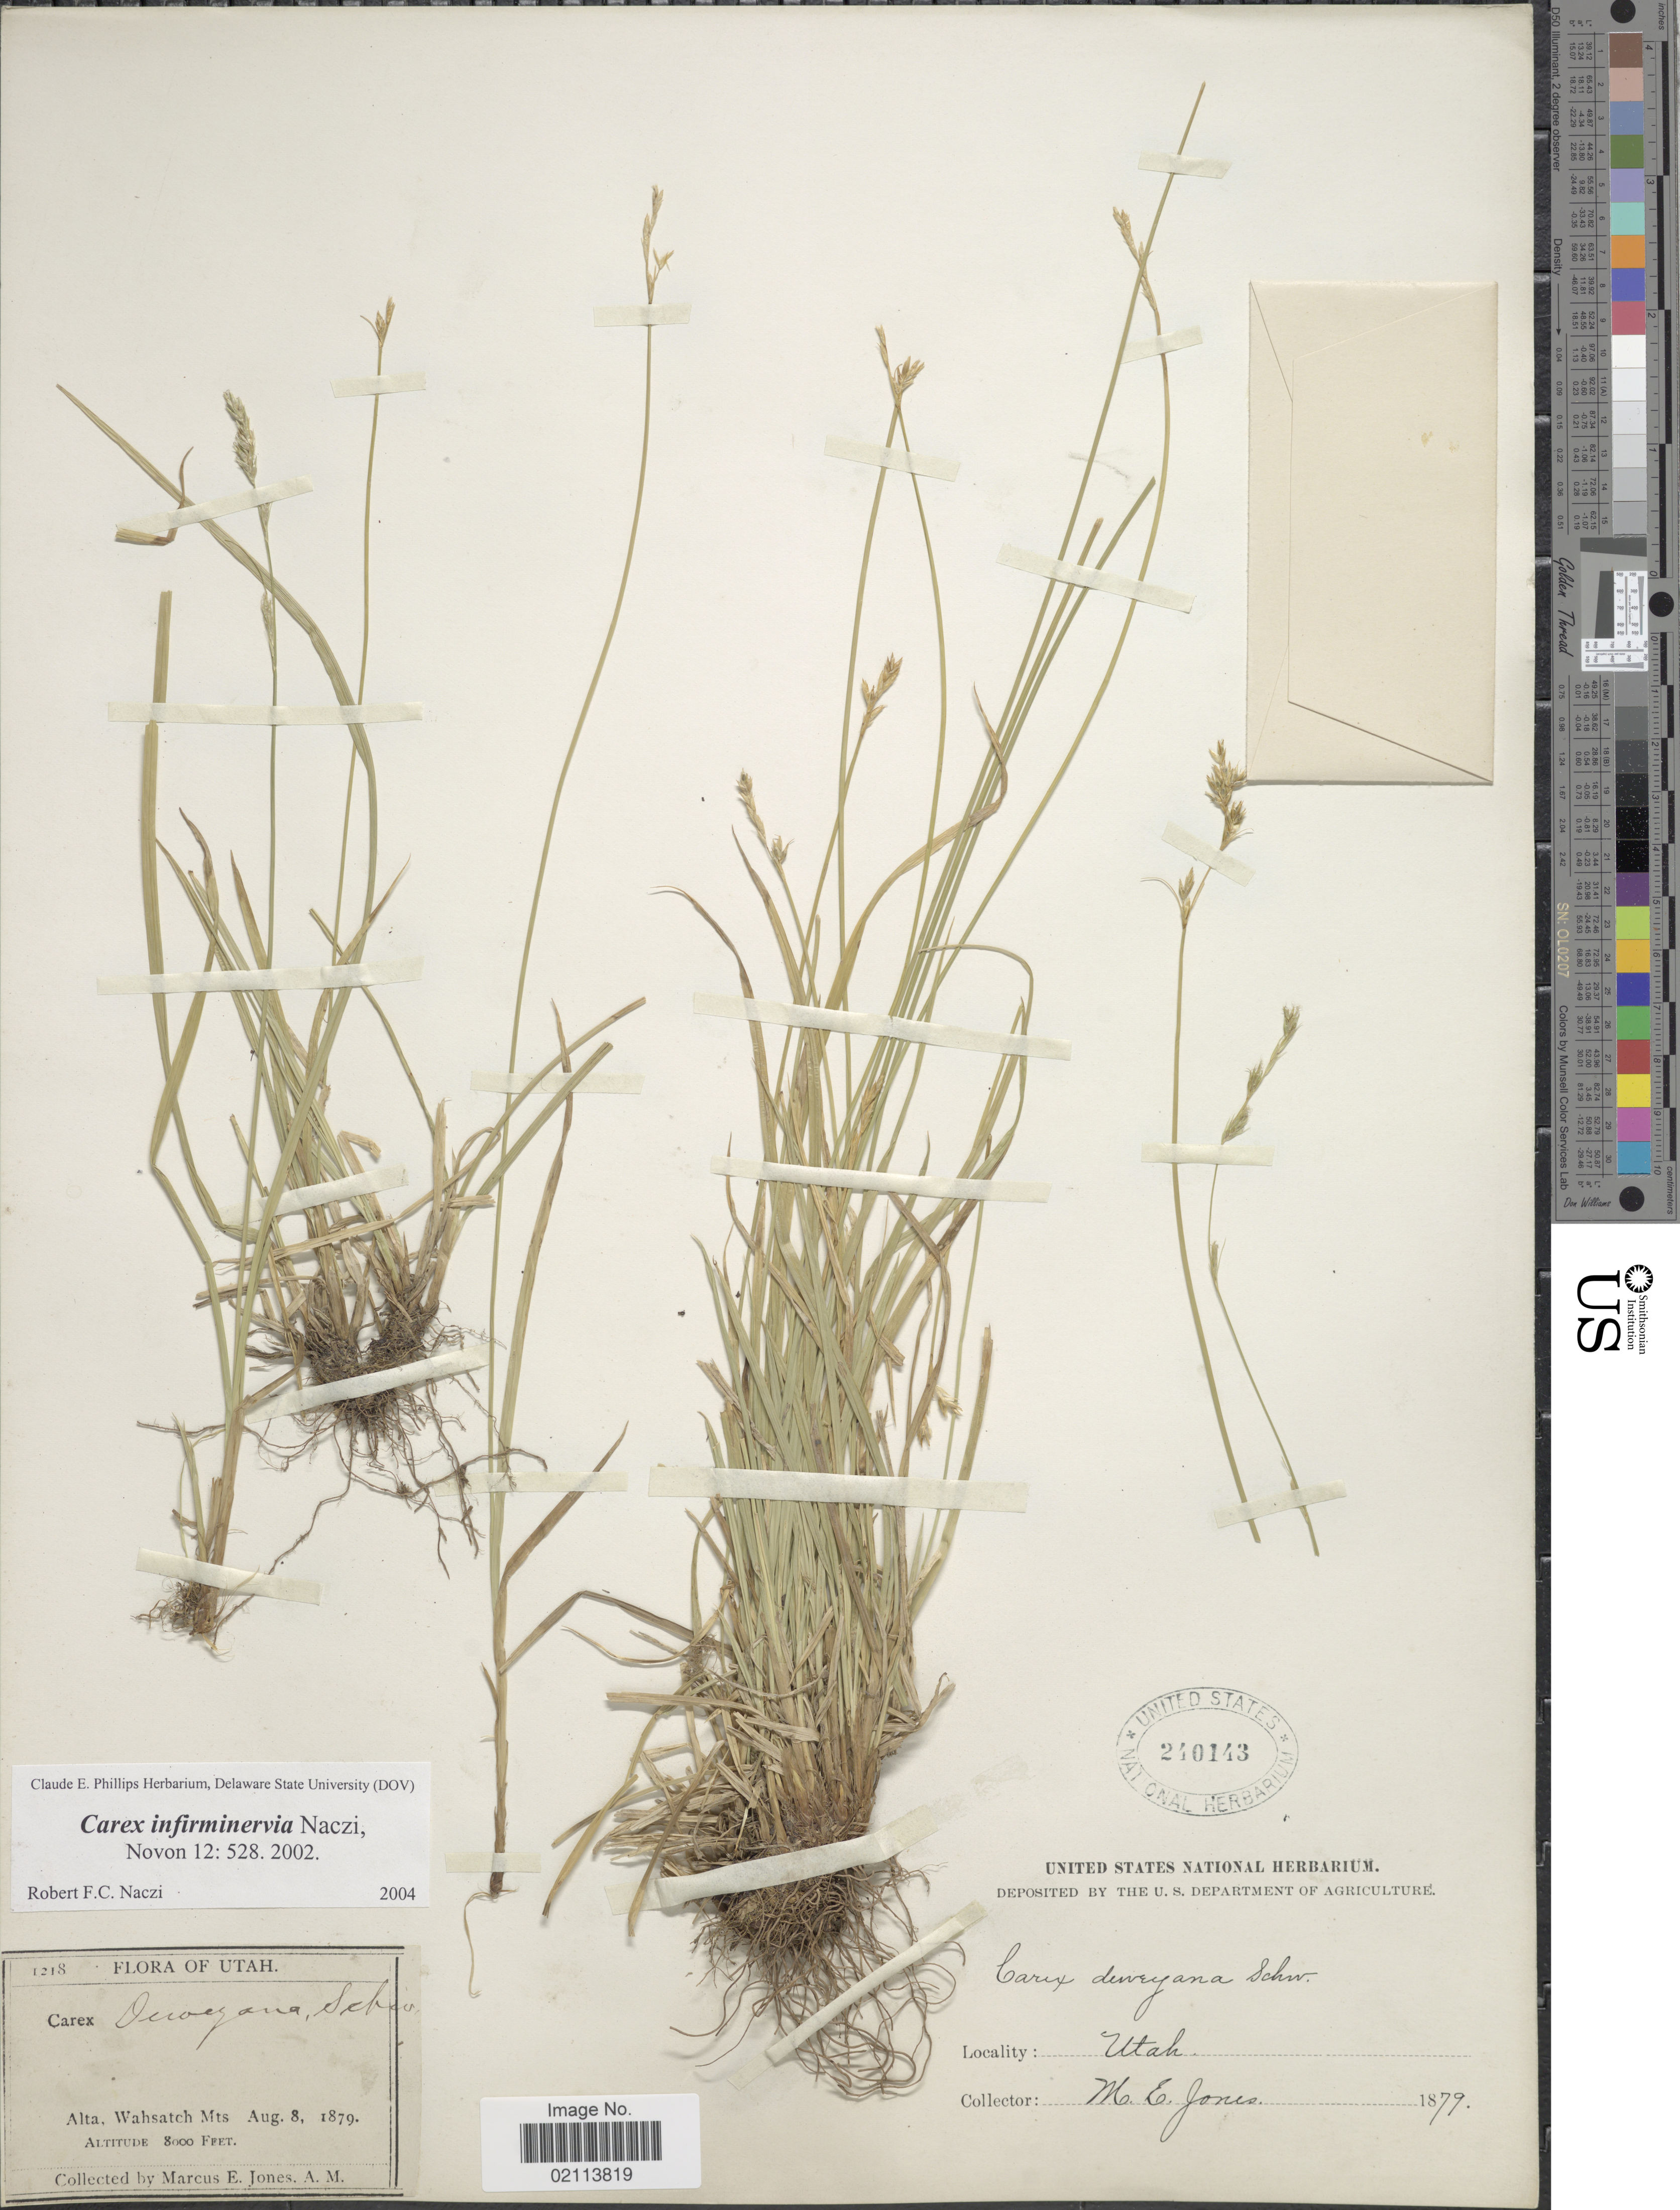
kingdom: Plantae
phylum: Tracheophyta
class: Liliopsida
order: Poales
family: Cyperaceae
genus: Carex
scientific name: Carex infirminervia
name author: Naczi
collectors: M. E. Jones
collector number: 1218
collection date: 1879-08-08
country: United States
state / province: Utah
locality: Alta, Wahsatch Mts.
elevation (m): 2438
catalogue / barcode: US 240143